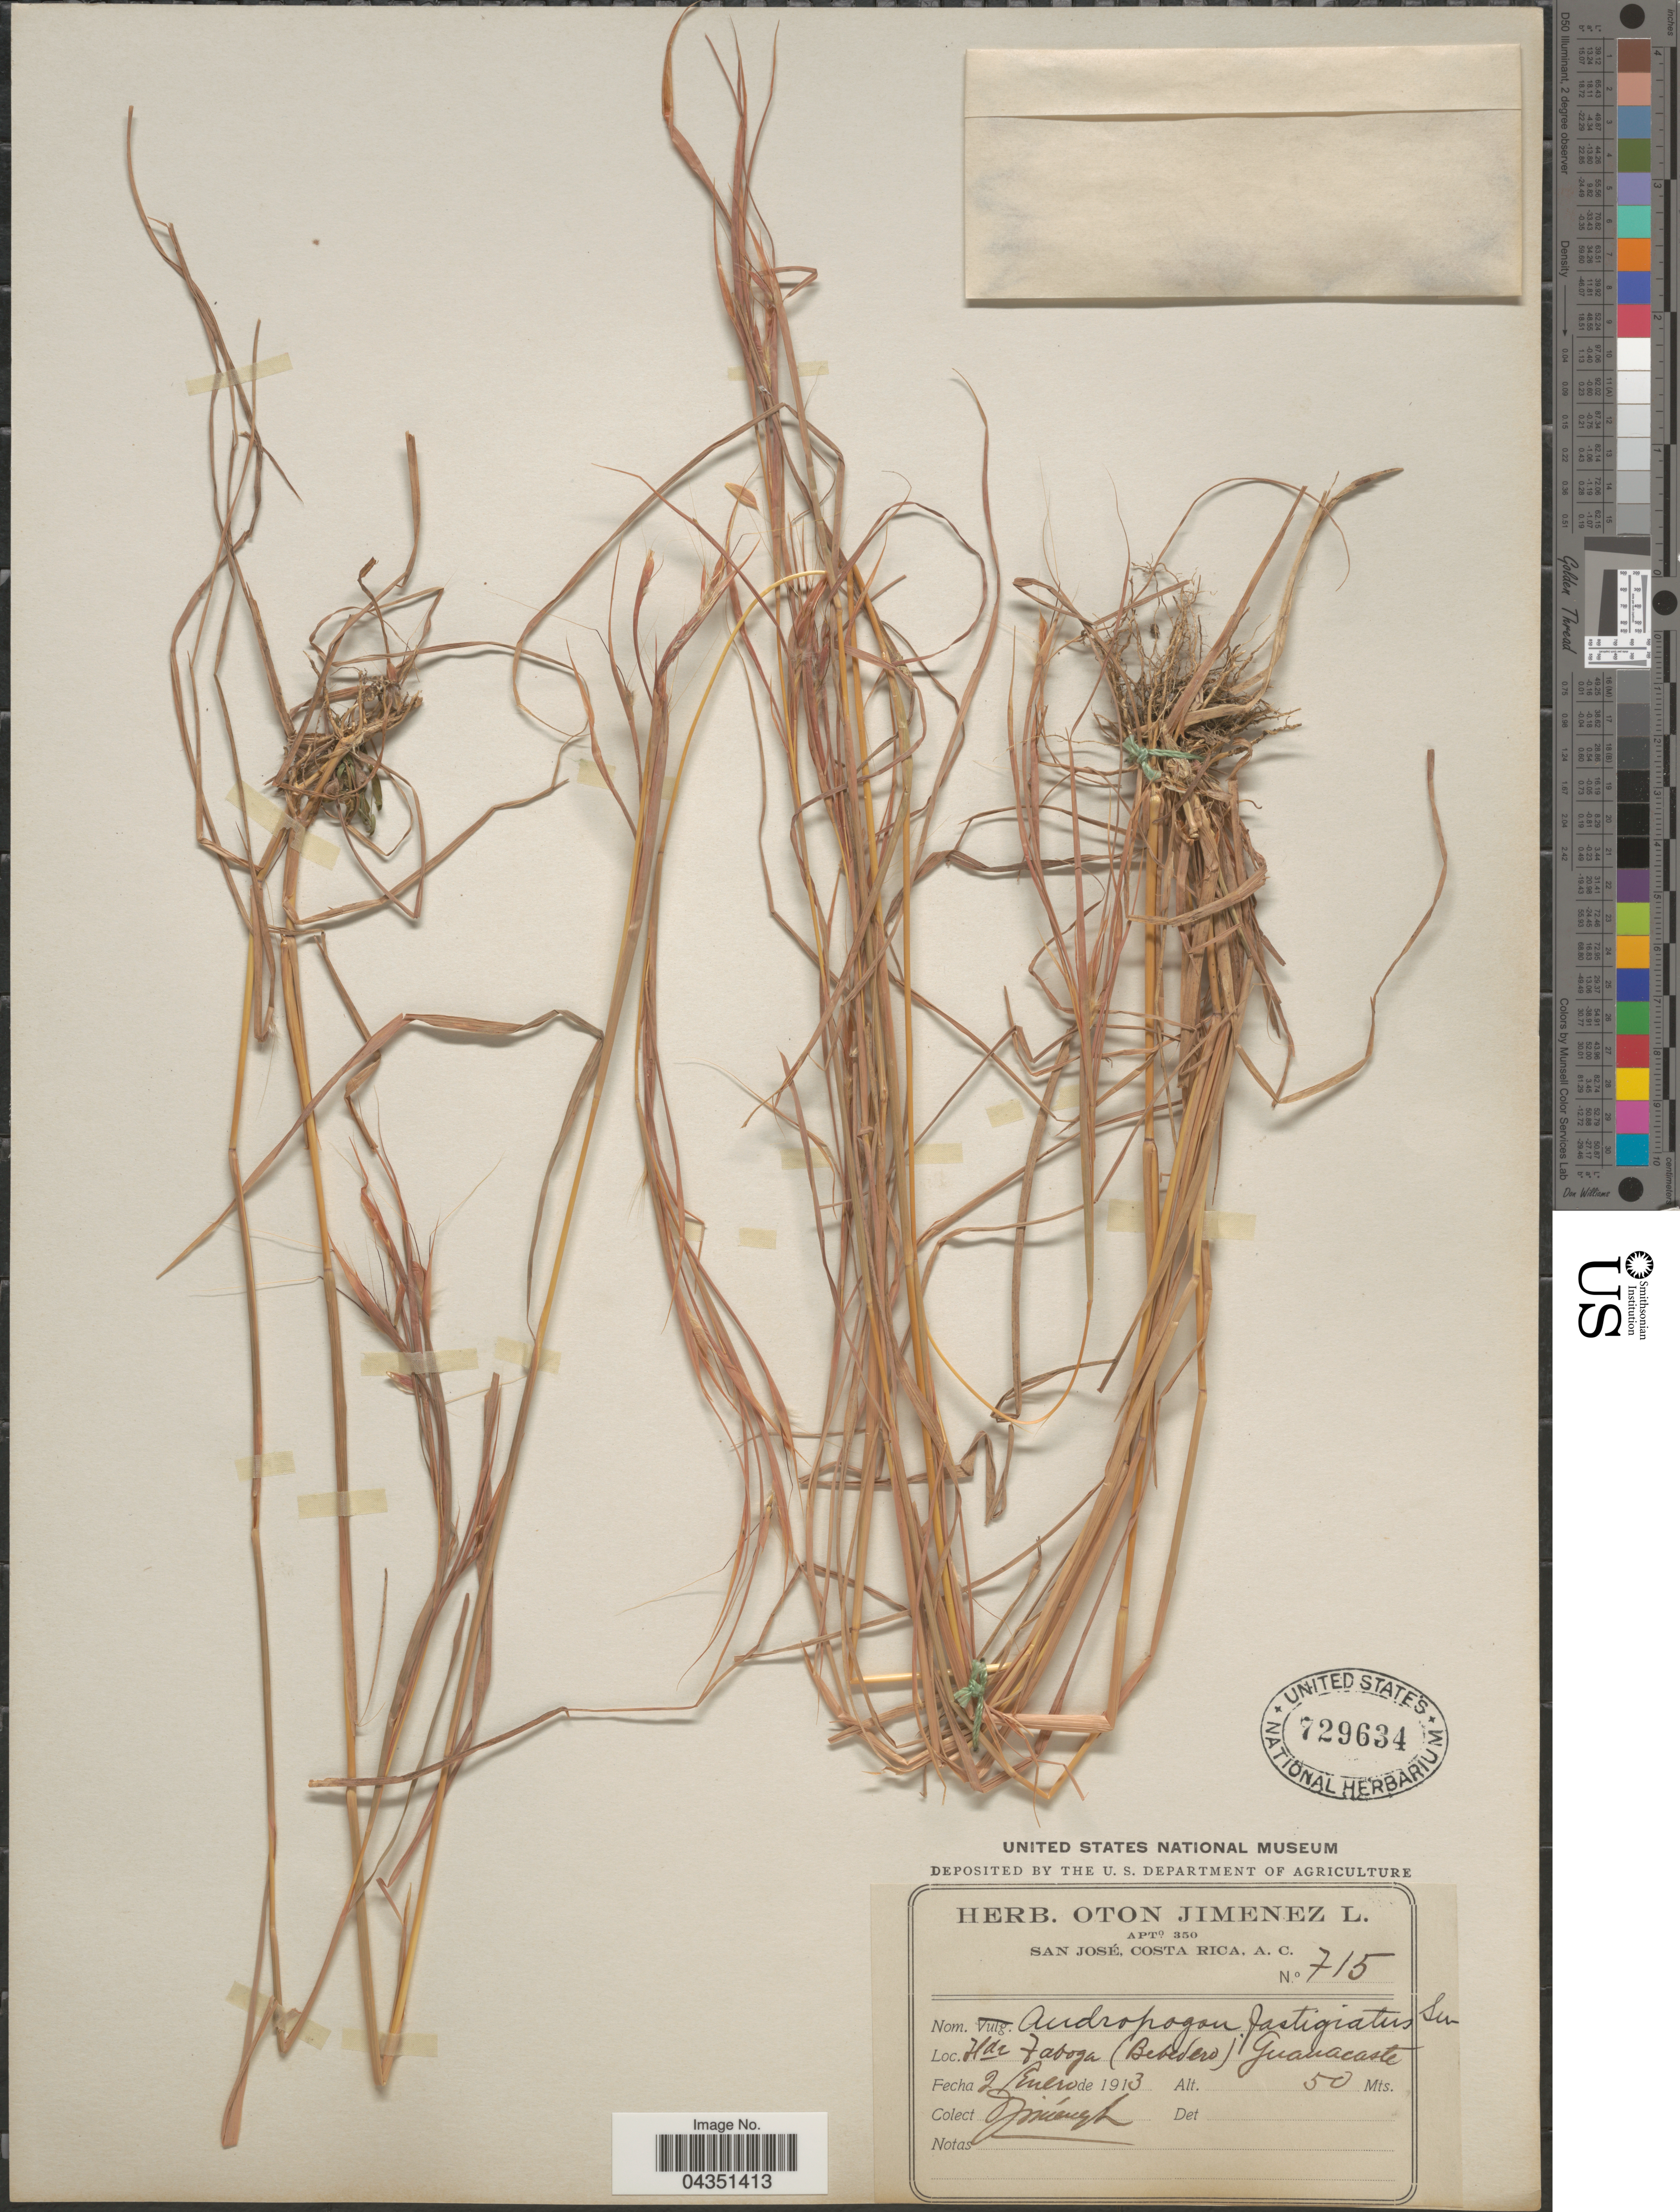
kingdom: Plantae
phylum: Tracheophyta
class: Liliopsida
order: Poales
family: Poaceae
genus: Diectomis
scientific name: Diectomis fastigiata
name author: (Sw.) P. Beauv.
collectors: O. Jimenez L.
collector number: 715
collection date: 1913-01-02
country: Costa Rica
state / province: Guanacaste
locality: Hac. Taboga (Bebedero).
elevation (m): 50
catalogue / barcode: US 729634